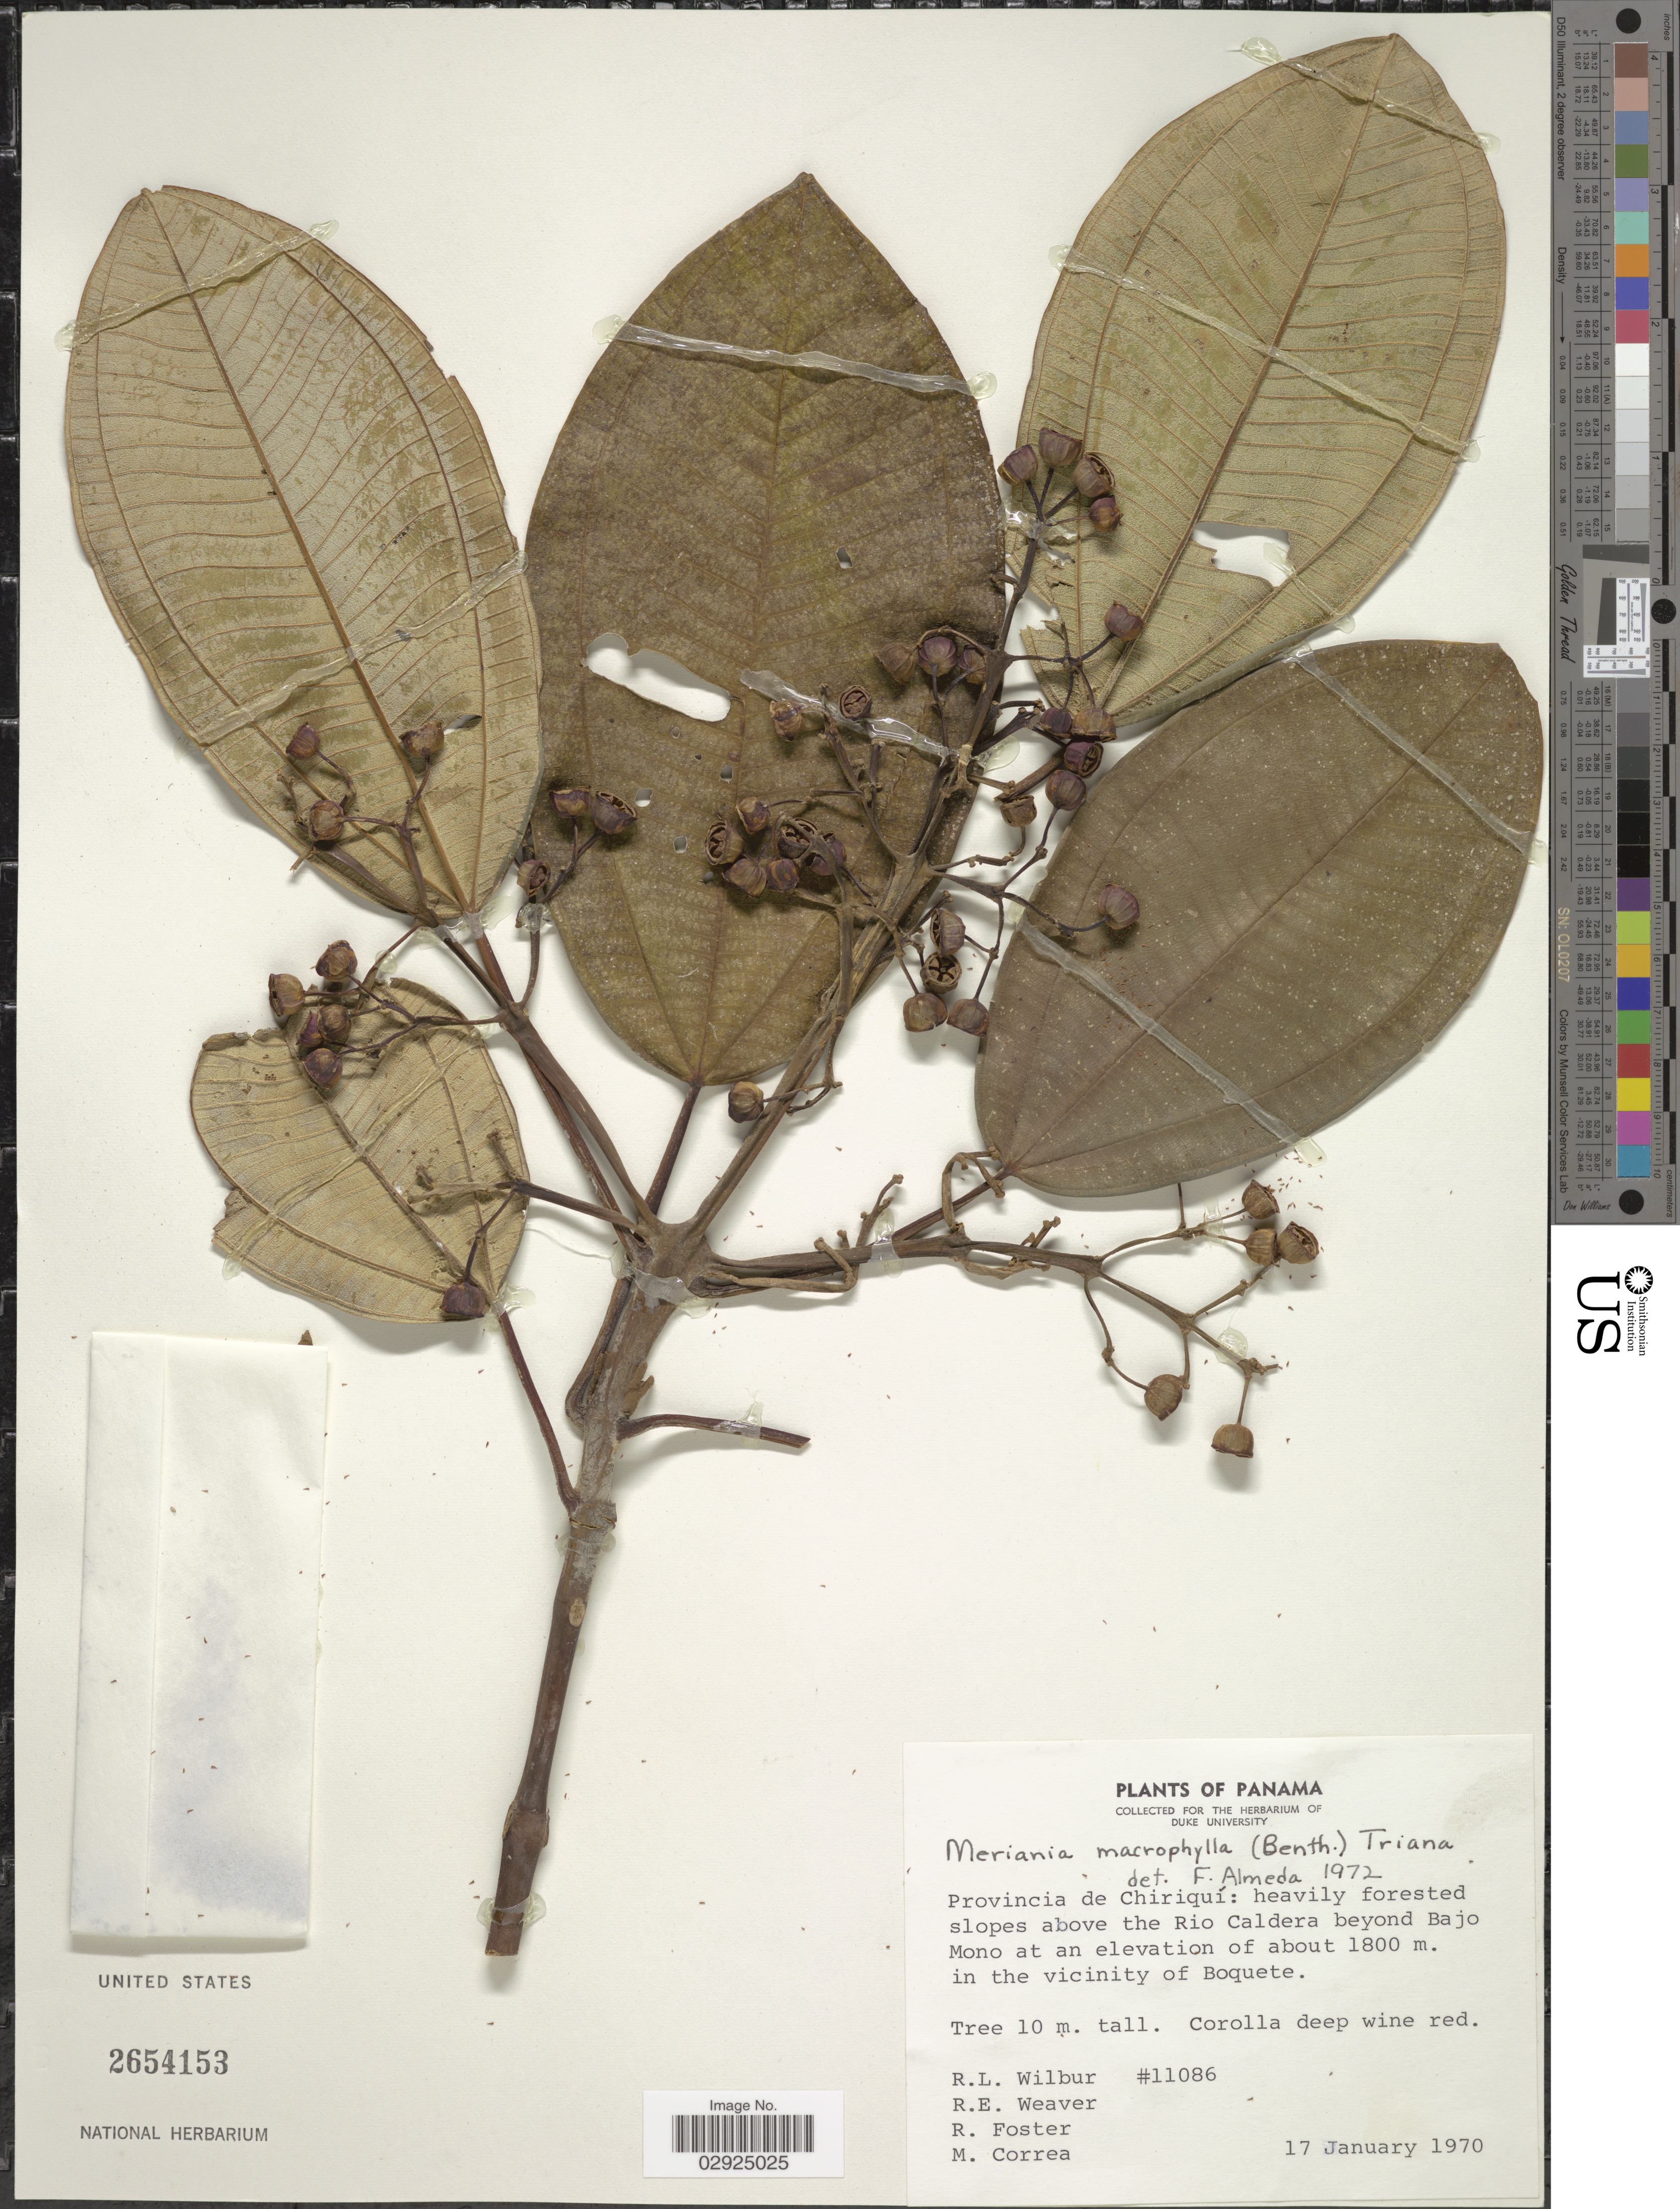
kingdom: Plantae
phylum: Tracheophyta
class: Magnoliopsida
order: Myrtales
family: Melastomataceae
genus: Meriania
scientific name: Meriania macrophylla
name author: (Benth.) Triana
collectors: R. L. Wilbur, R. E. Weaver, R. Foster & M. Correa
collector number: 11086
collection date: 1970-01-17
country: Panama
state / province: Chiriqui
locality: Provincia de Chiriqui: heavily forested slopes above the Rio Caldera beyond Bajo Mono, in the vicinity of Boquete.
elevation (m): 1800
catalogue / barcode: US 2654153